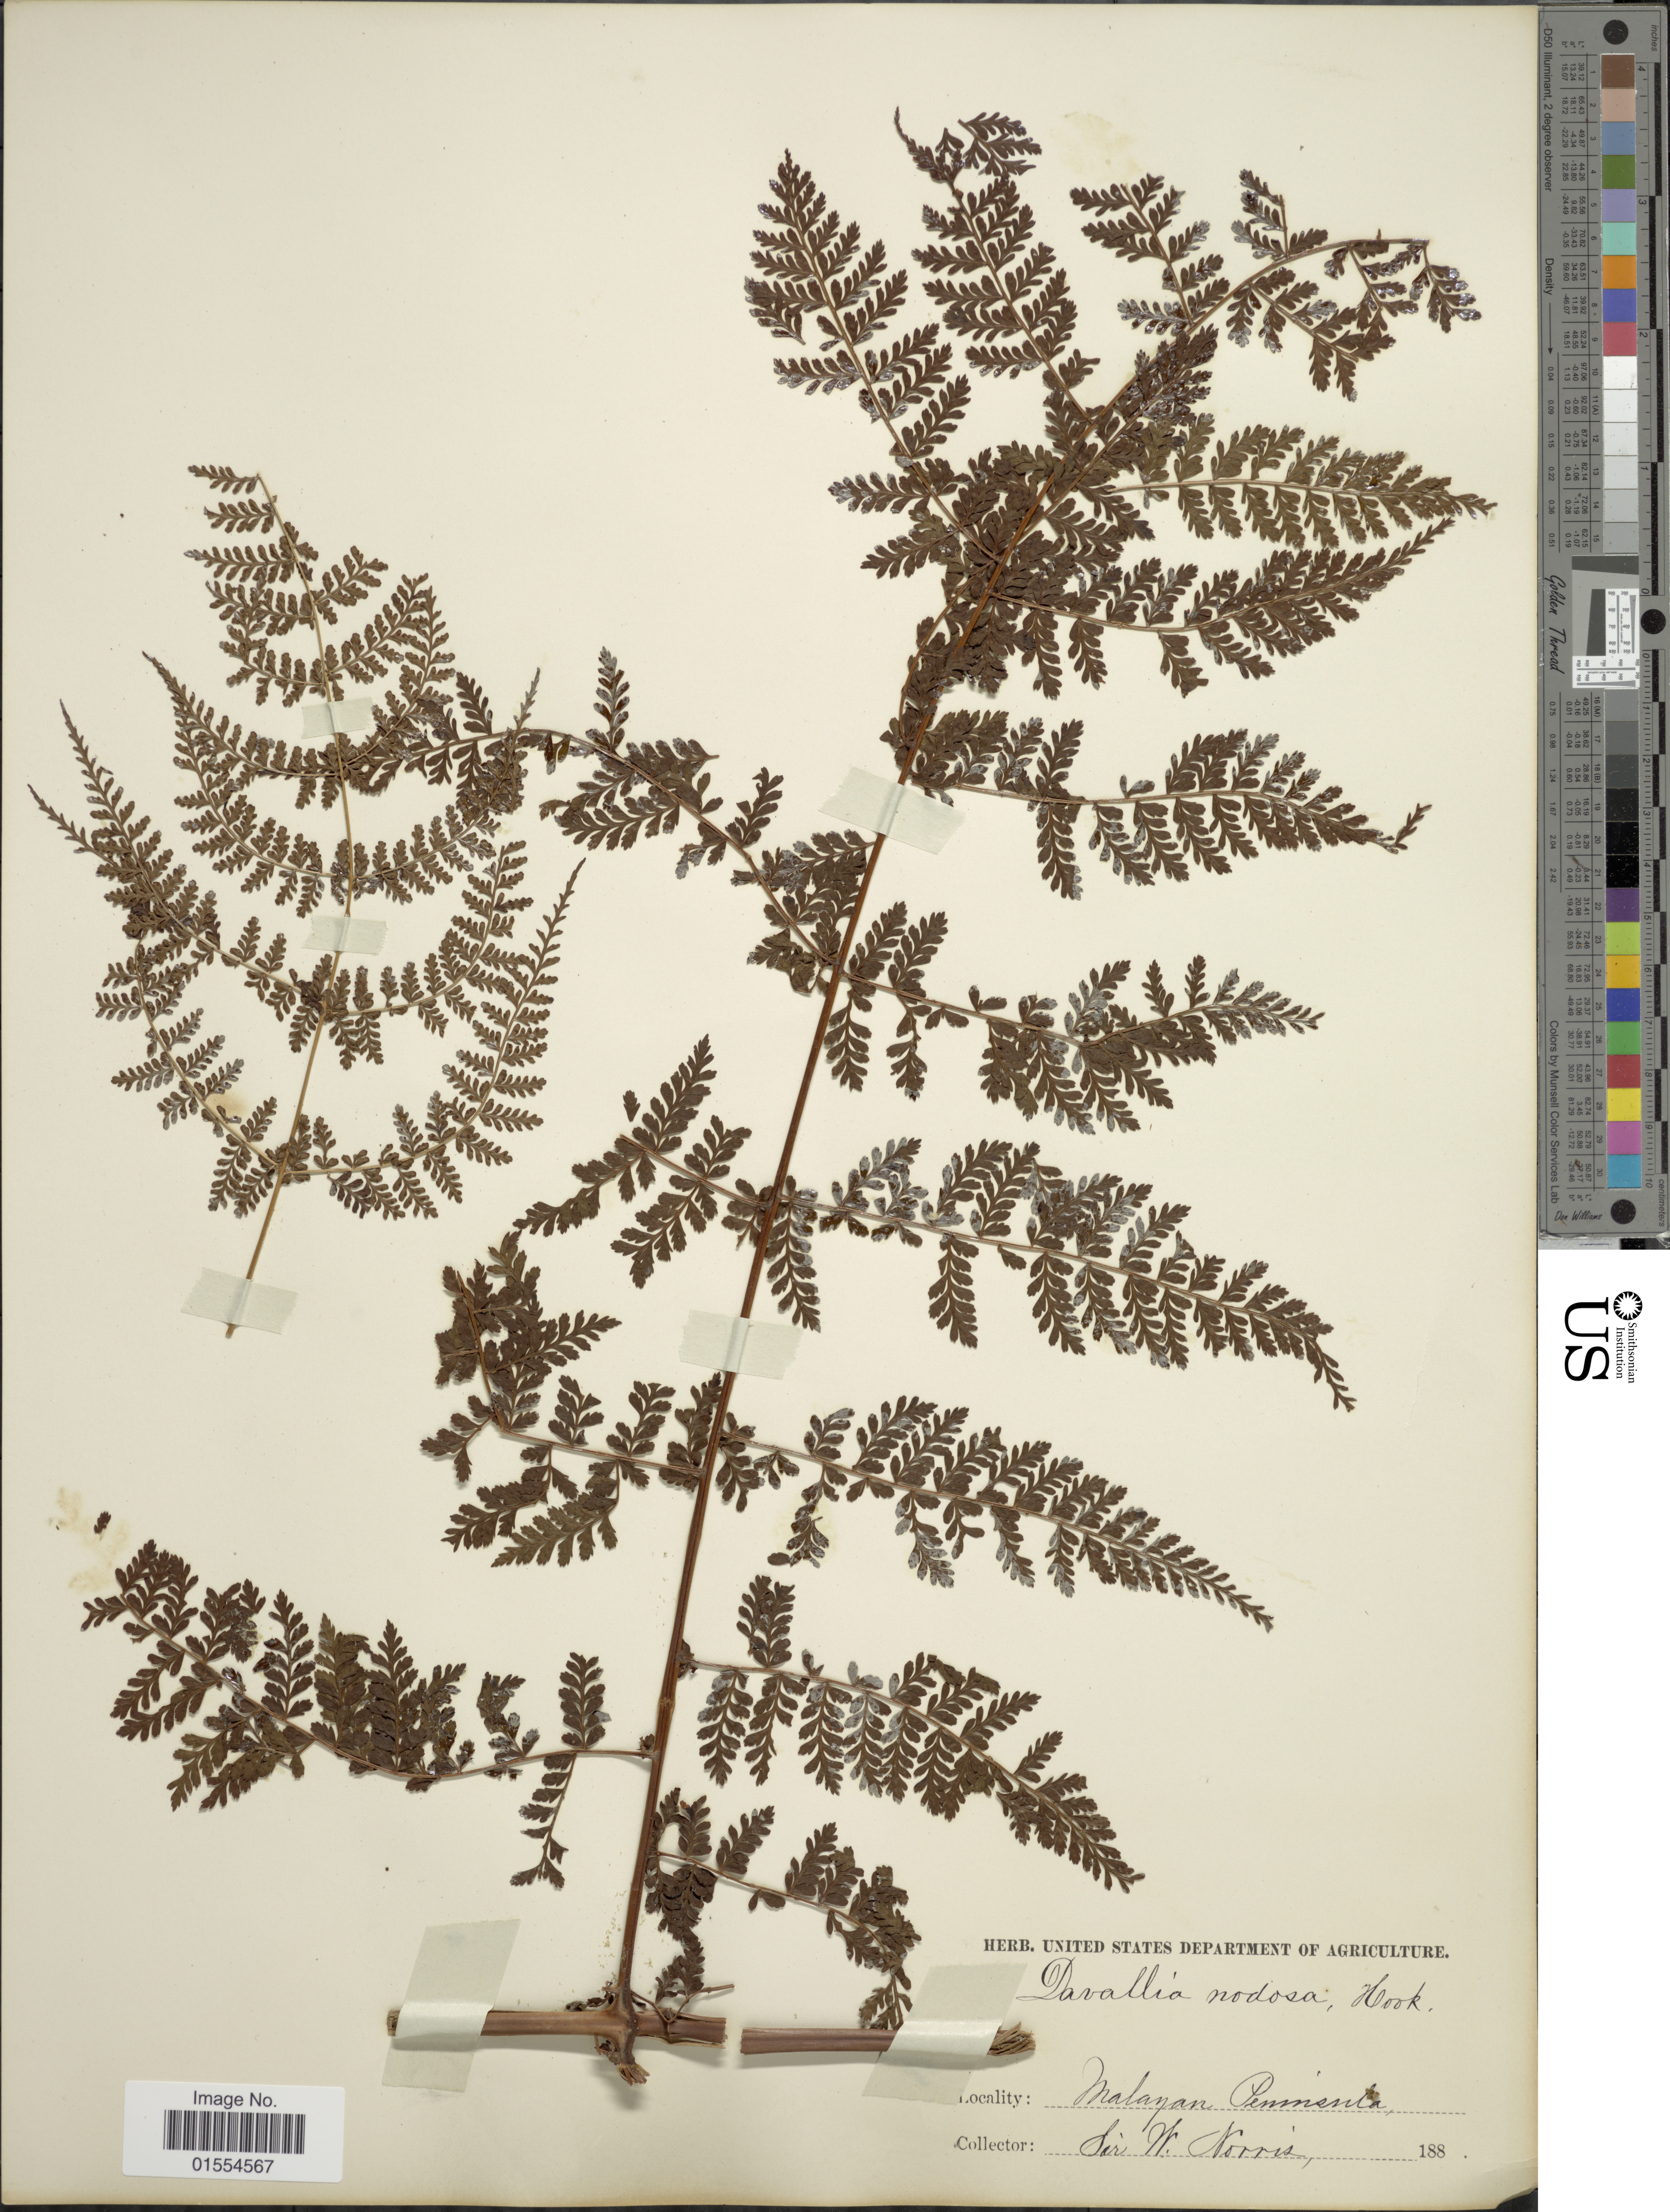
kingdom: Plantae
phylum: Tracheophyta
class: Polypodiopsida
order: Polypodiales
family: Dryopteridaceae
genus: Dryopteris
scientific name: Dryopteris nodosa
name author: (C. Presl) Li Bing Zhang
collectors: W. Norris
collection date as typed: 188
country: Malaysia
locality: Malayan Peninsula